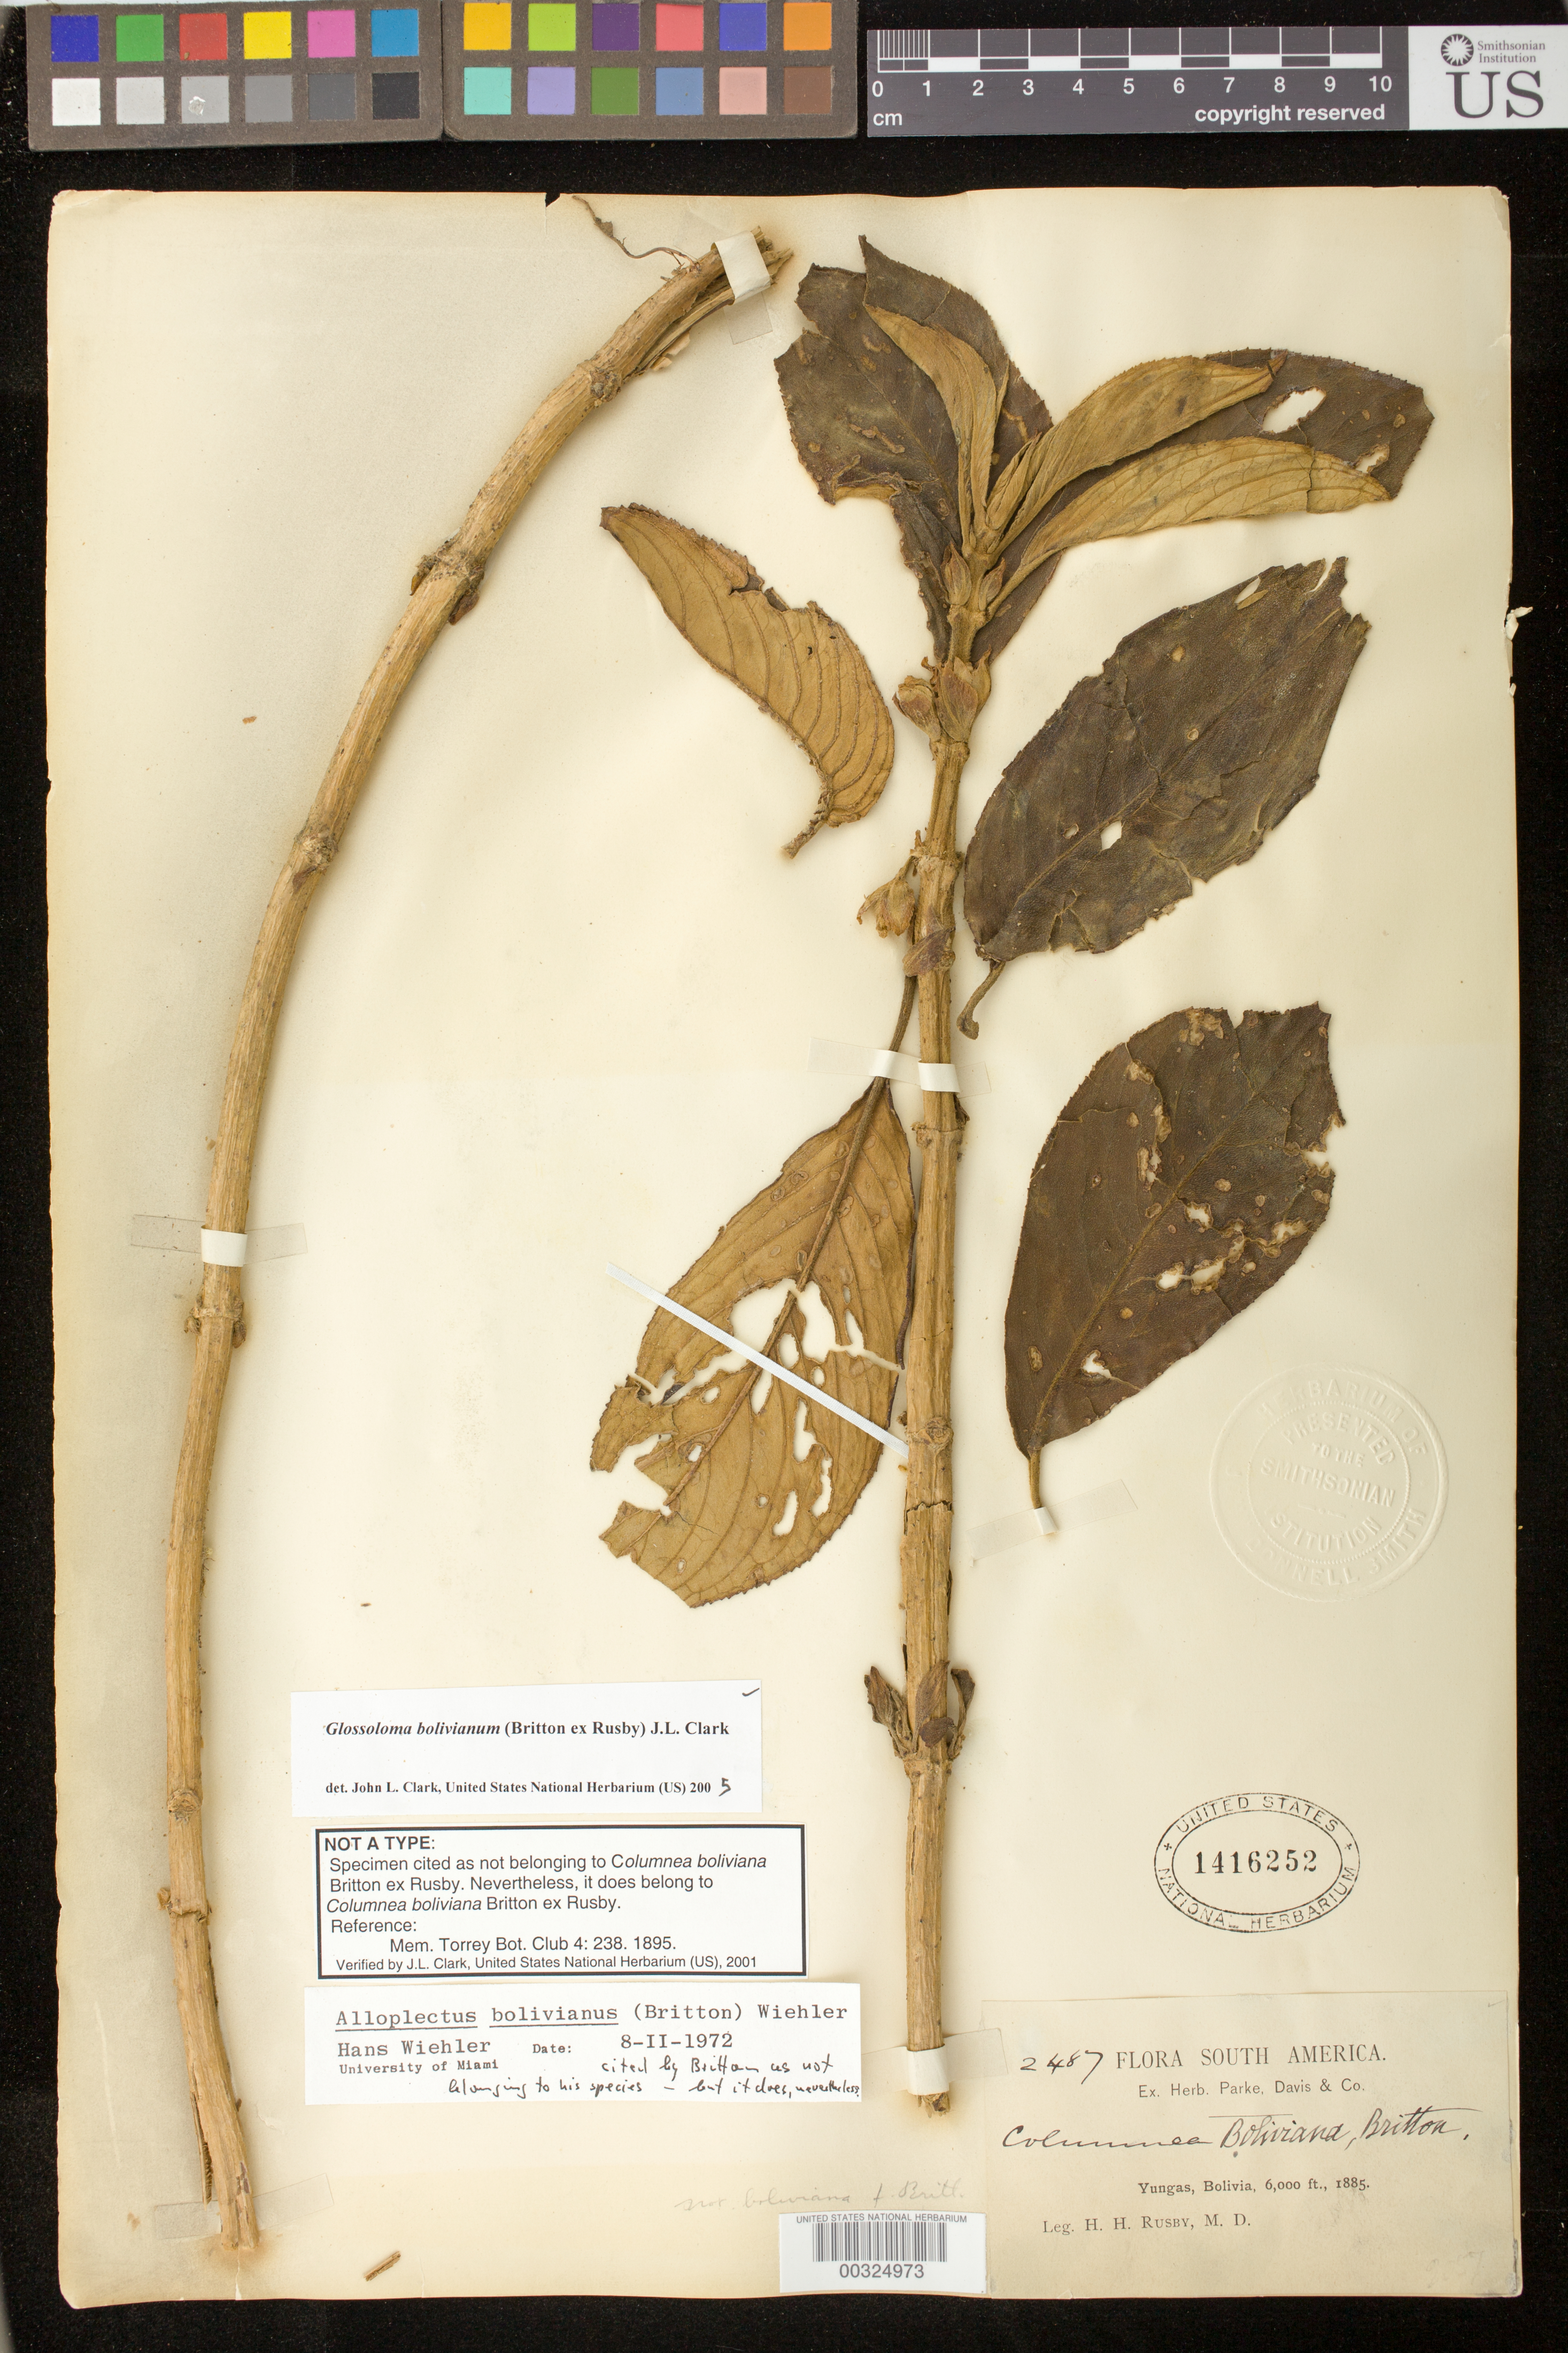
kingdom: Plantae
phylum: Tracheophyta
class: Magnoliopsida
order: Lamiales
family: Gesneriaceae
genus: Glossoloma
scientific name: Glossoloma bolivianum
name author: (Britton ex Rusby) J.L. Clark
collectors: H. H. Rusby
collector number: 2487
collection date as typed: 1885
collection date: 1885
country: Bolivia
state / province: La Paz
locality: Yungas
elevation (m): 1829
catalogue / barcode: US 1416252